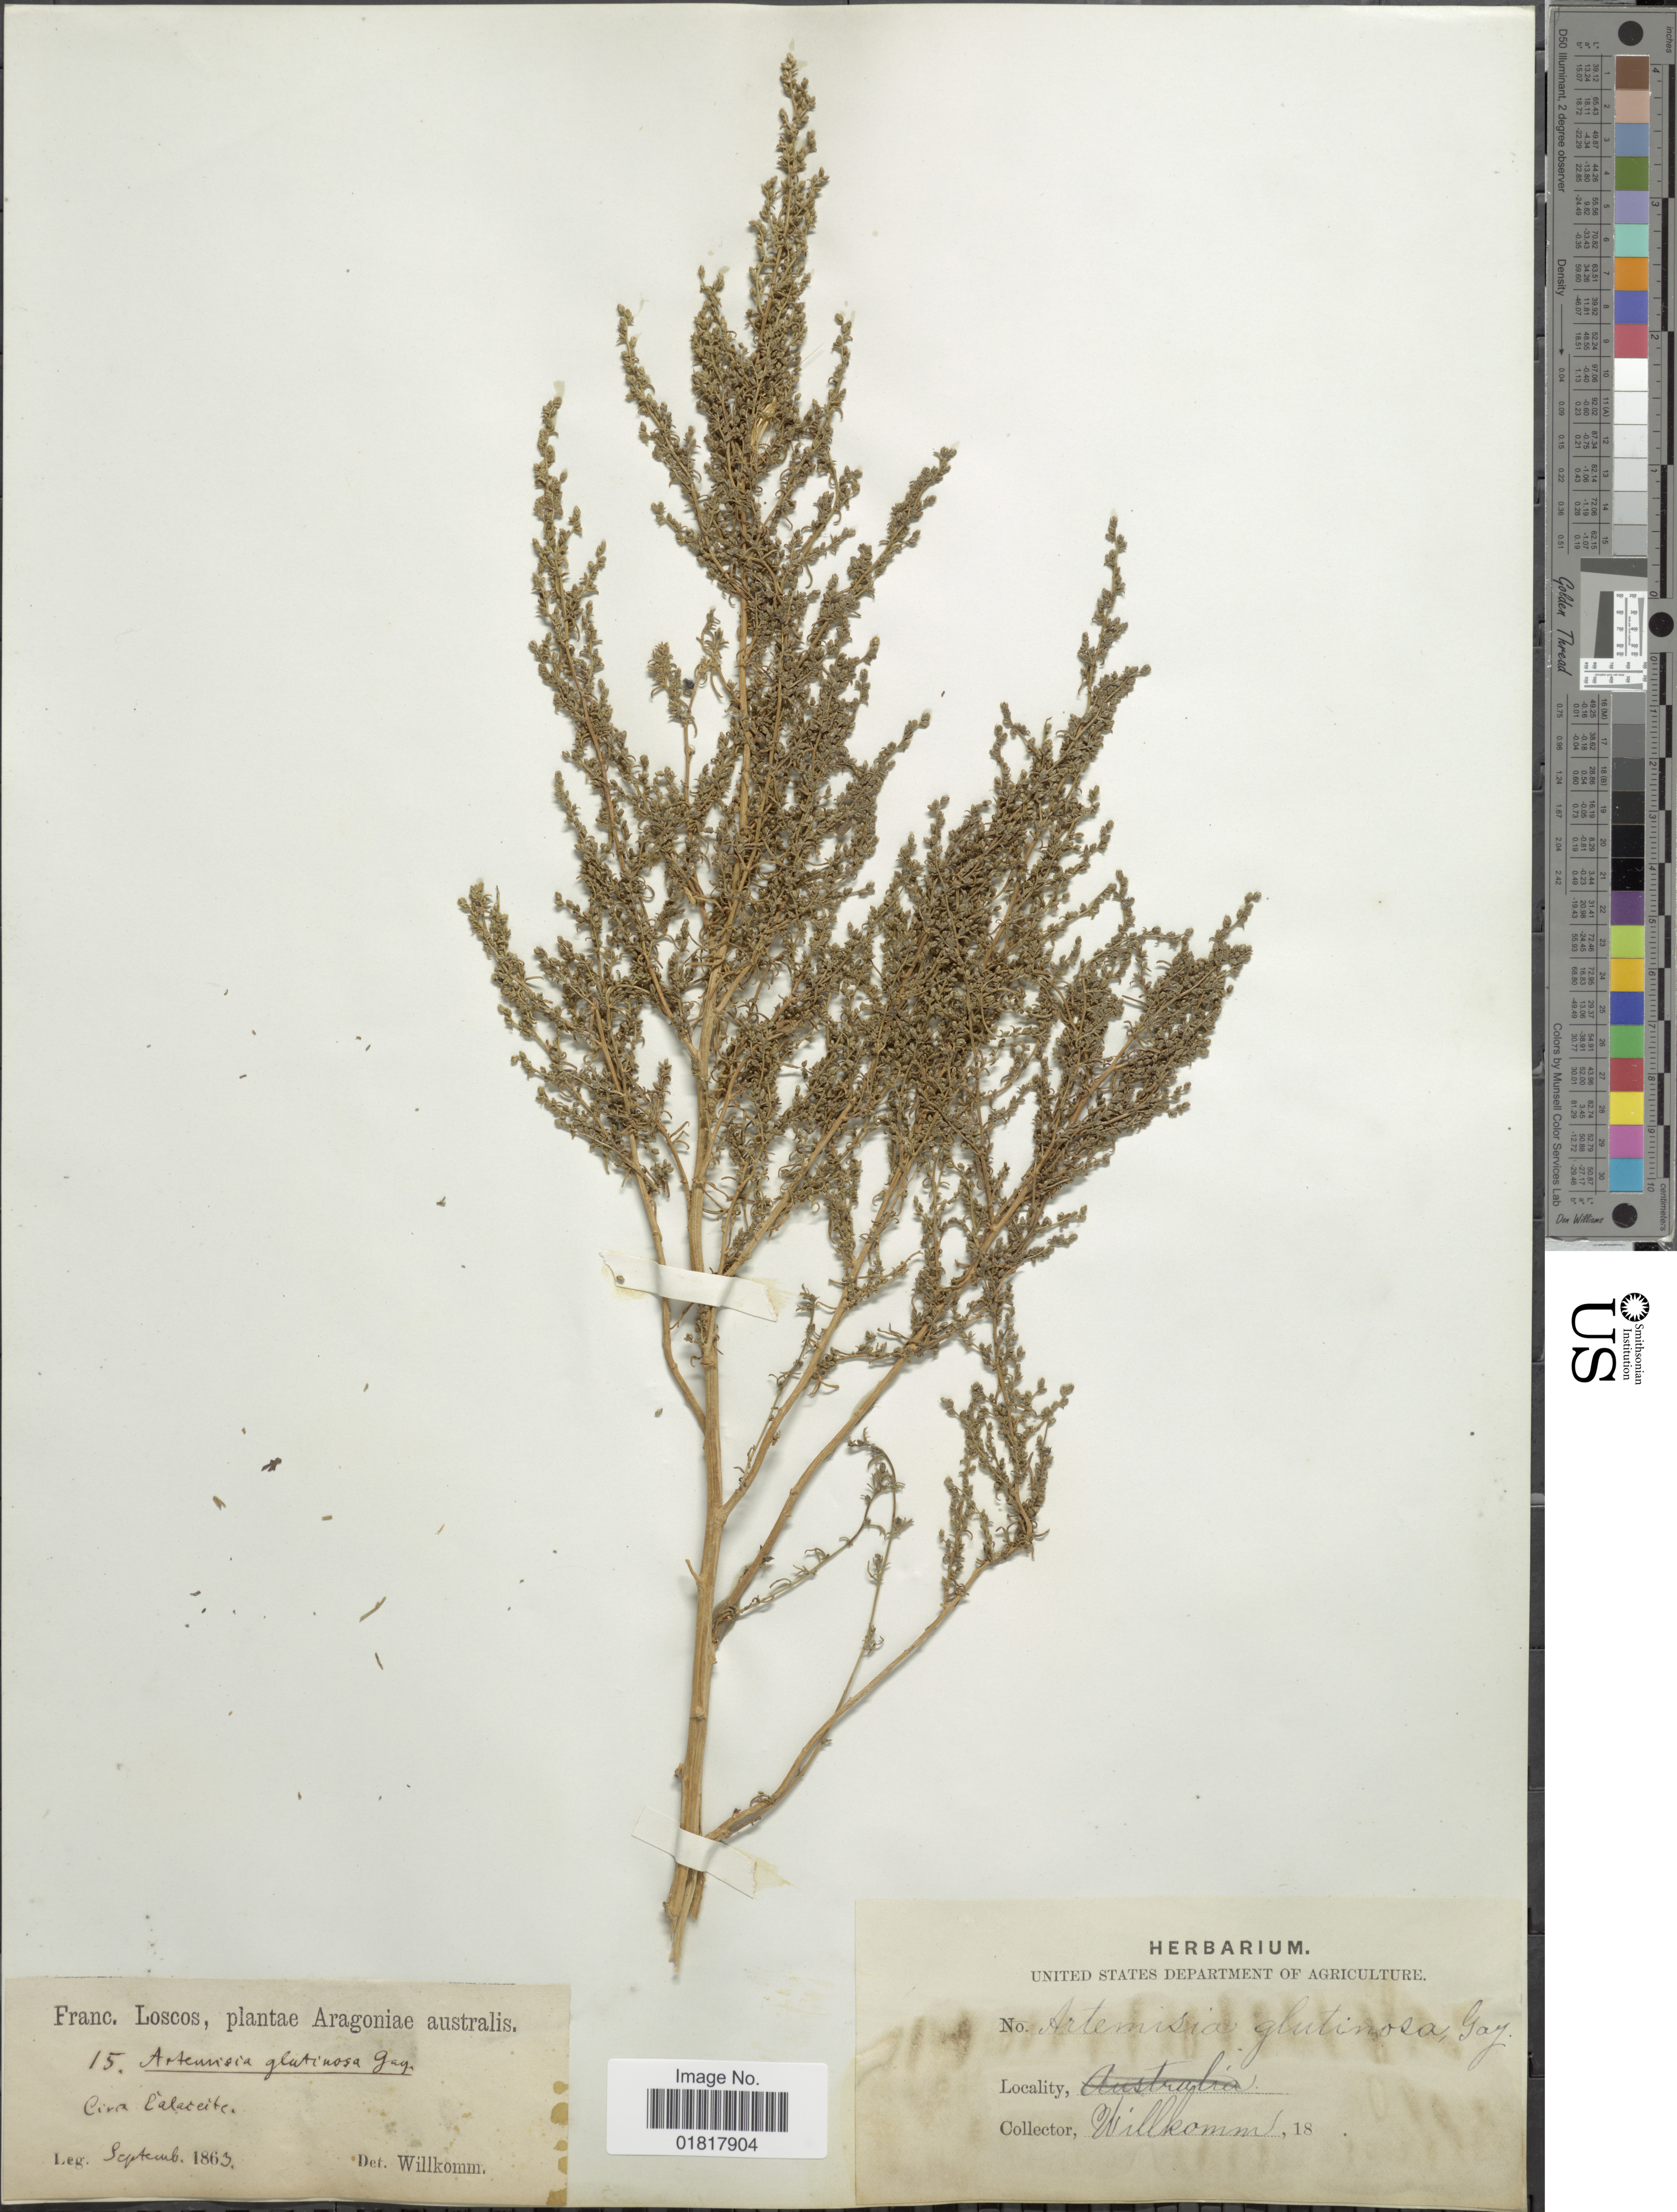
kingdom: Plantae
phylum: Tracheophyta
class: Magnoliopsida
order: Asterales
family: Asteraceae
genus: Artemisia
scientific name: Artemisia glutinosa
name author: J. Gay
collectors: -. Willkomm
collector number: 15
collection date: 1863-09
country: Australia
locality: Aragoniae australis, circa Calaceite